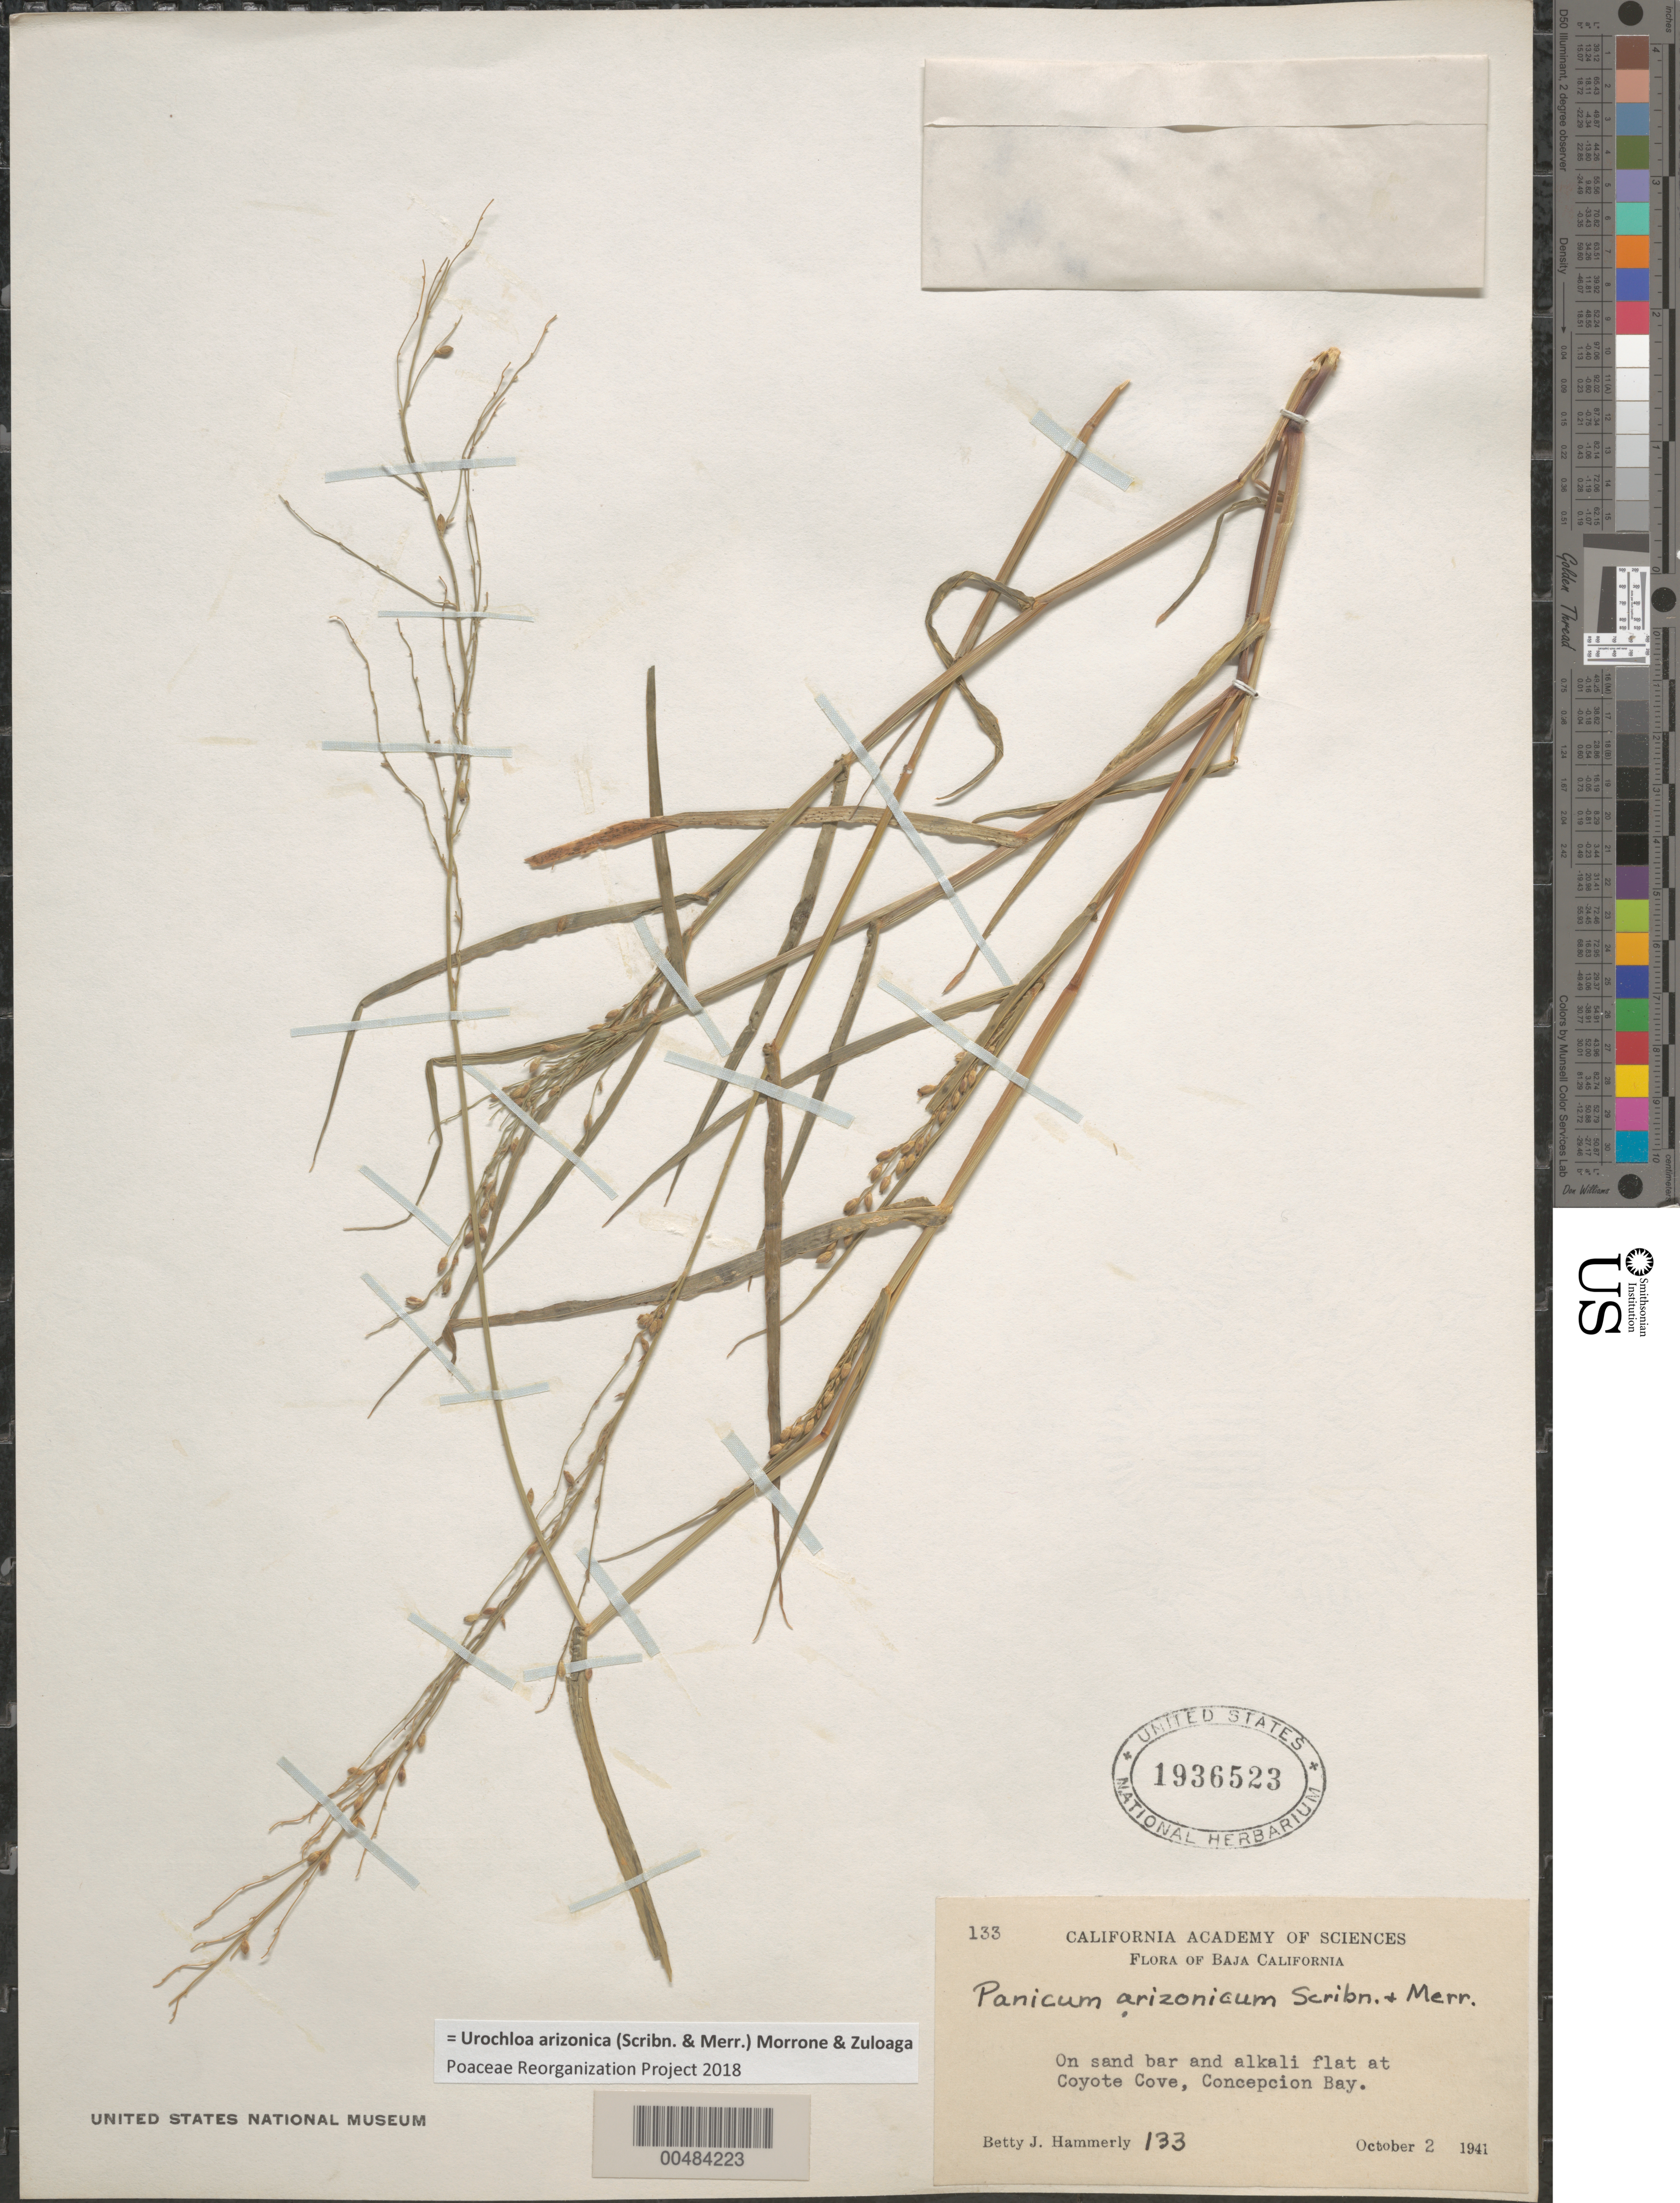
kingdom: Plantae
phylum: Tracheophyta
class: Liliopsida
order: Poales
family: Poaceae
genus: Brachiaria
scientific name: Brachiaria arizonicum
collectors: B. J. Hammerly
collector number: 133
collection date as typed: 2 Oct 1941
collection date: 1941-10-02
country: Mexico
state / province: Baja California Sur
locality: Coyote Cove, Concepcion Bay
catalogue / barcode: US 1936523